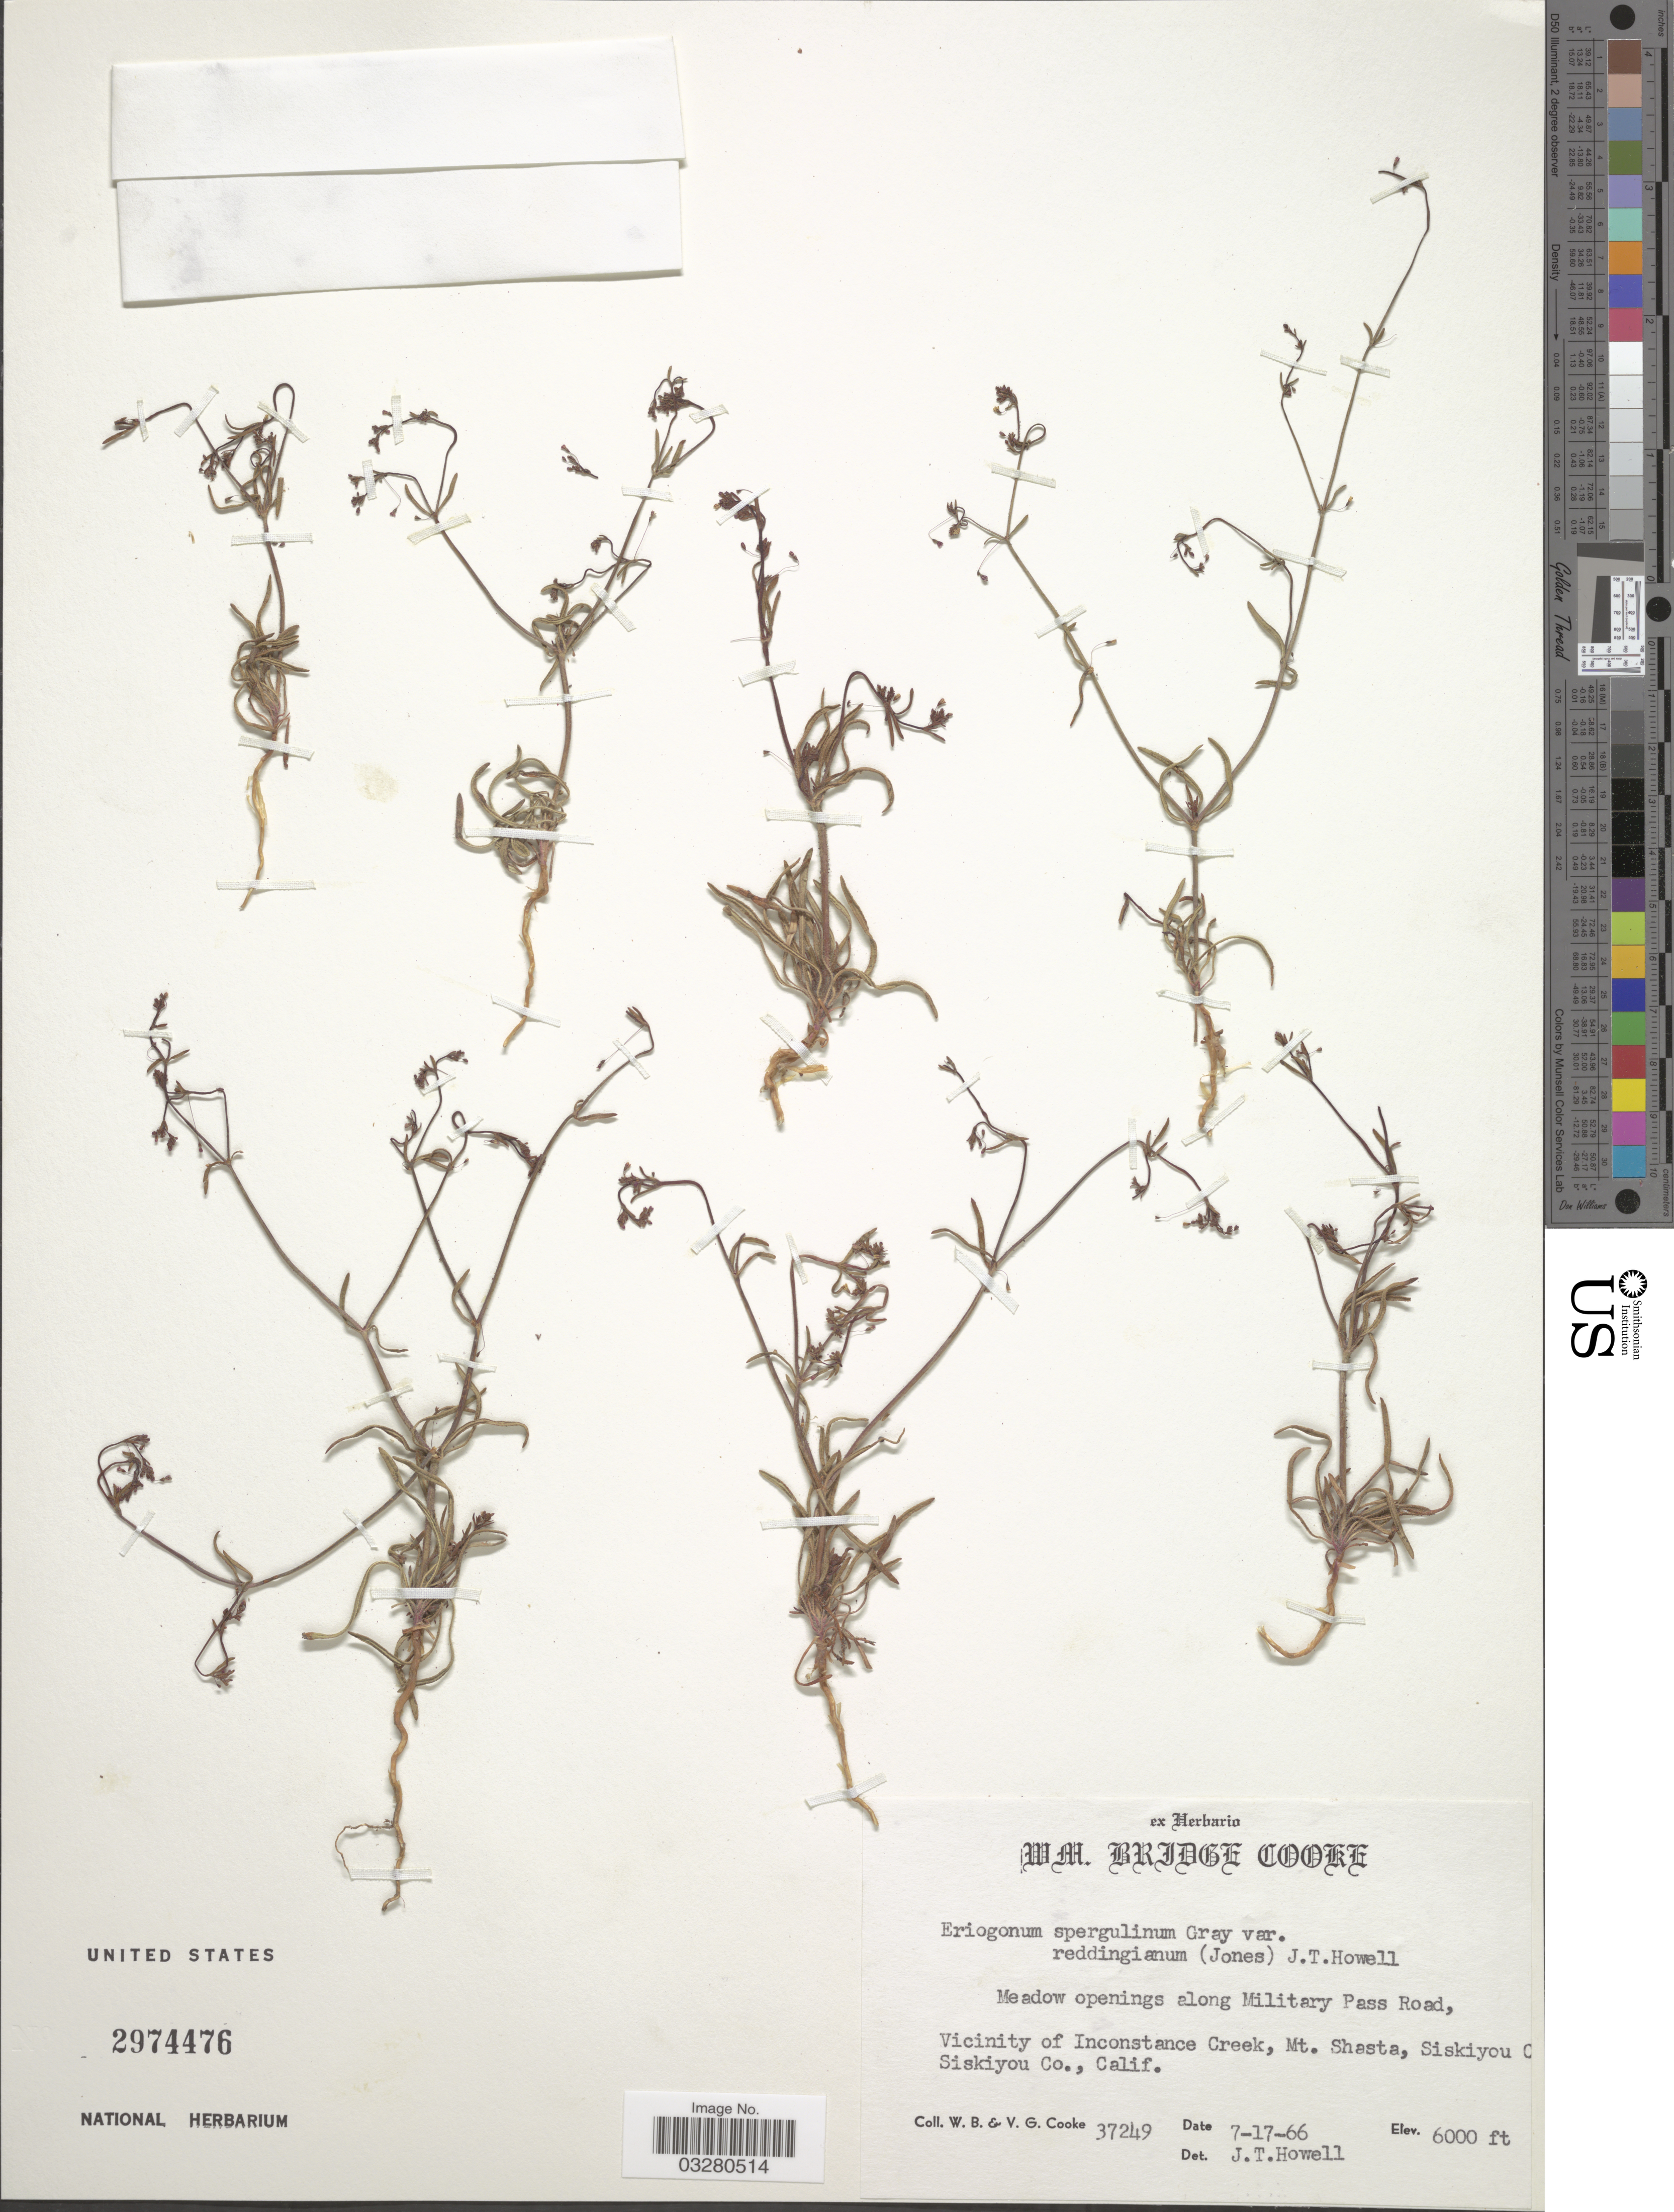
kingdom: Plantae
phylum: Tracheophyta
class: Magnoliopsida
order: Caryophyllales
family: Polygonaceae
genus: Eriogonum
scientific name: Eriogonum spergulinum var. reddingianum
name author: (M.E. Jones) J.T. Howell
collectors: W. B. Cooke & V. G. Cooke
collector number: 37249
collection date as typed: Transcribed d/m/y: 17/7/66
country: United States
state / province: California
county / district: Siskiyou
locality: Meadow openings along Military Pass Road, Vicinity of Inconstance Creek, Mt. Shasta, Siskiyou Co.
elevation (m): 1829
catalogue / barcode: US 2974476